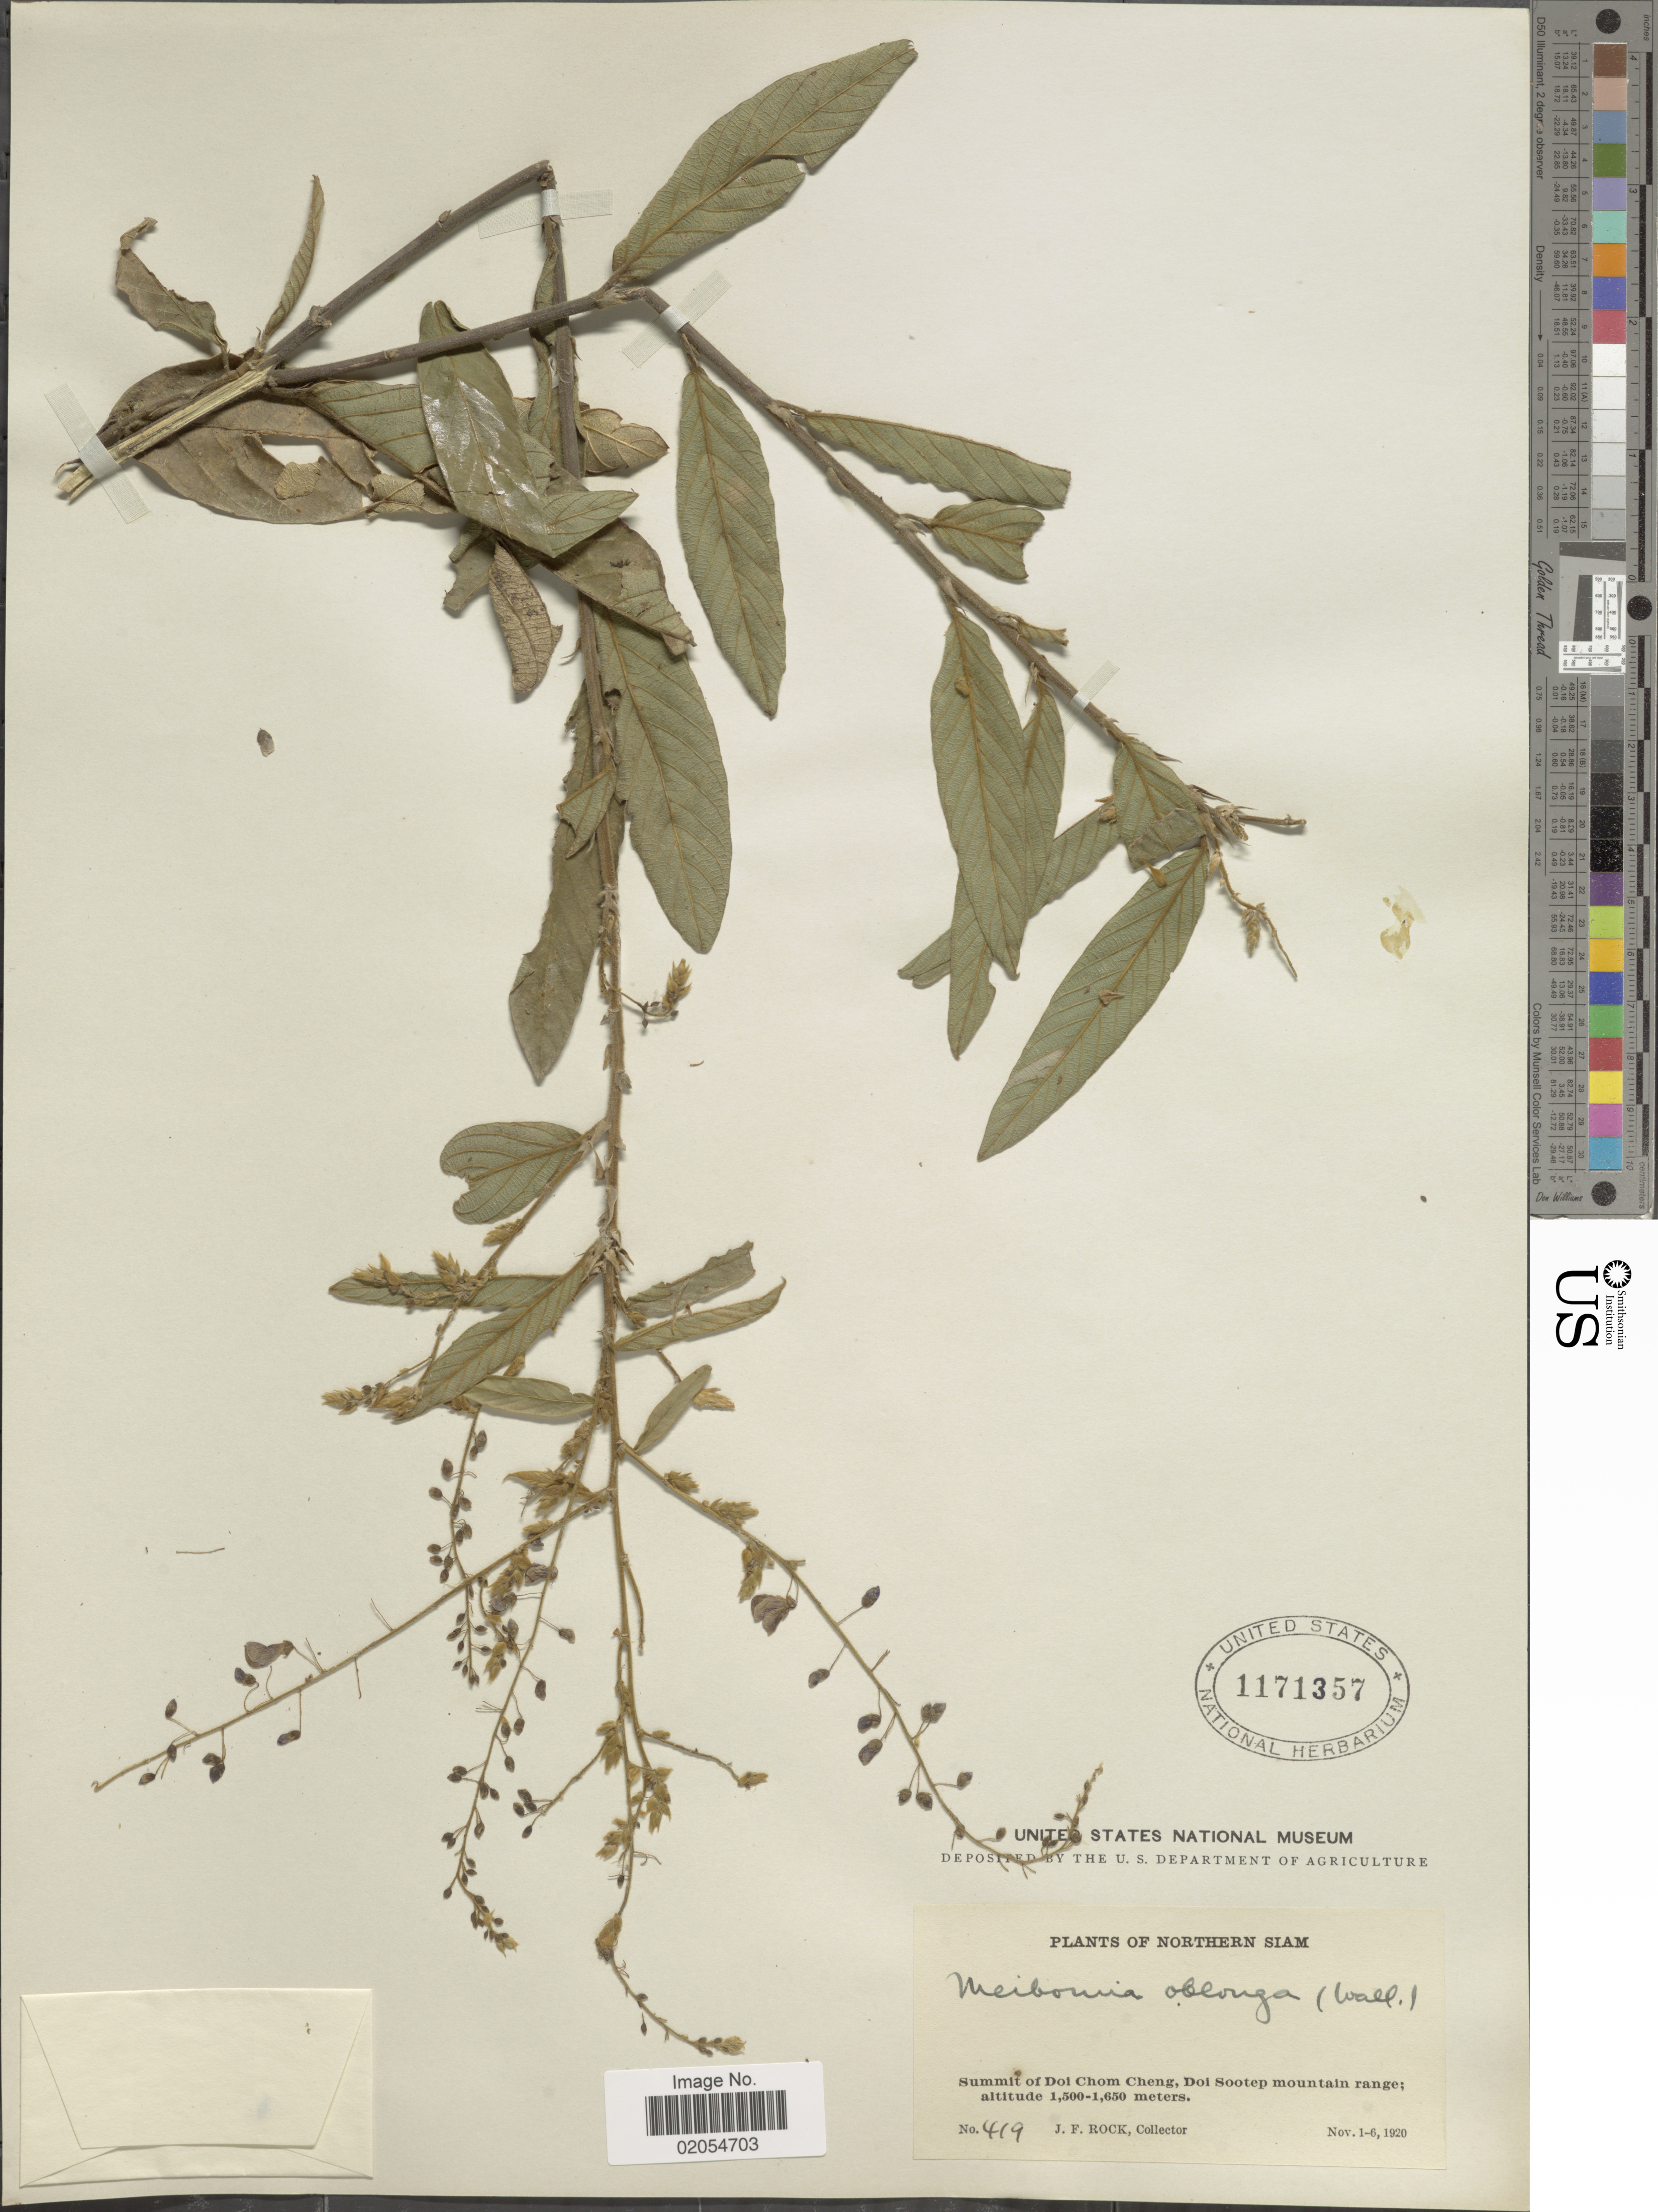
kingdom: Plantae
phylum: Tracheophyta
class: Magnoliopsida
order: Fabales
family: Fabaceae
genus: Uraria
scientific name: Uraria oblonga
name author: (Wall. ex Benth.) H. Ohashi & K. Ohashi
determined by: Strong, Mark T., (BOT), Smithsonian Institution - National Museum of Natural History (UNITED STATES)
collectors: J. Rock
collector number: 419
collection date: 1920-11-01/1920-11-06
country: Thailand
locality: Northern Siam. Summit of Dol Chom Cheng, Dol Sootep mountain range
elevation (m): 1500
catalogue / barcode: US 1171357